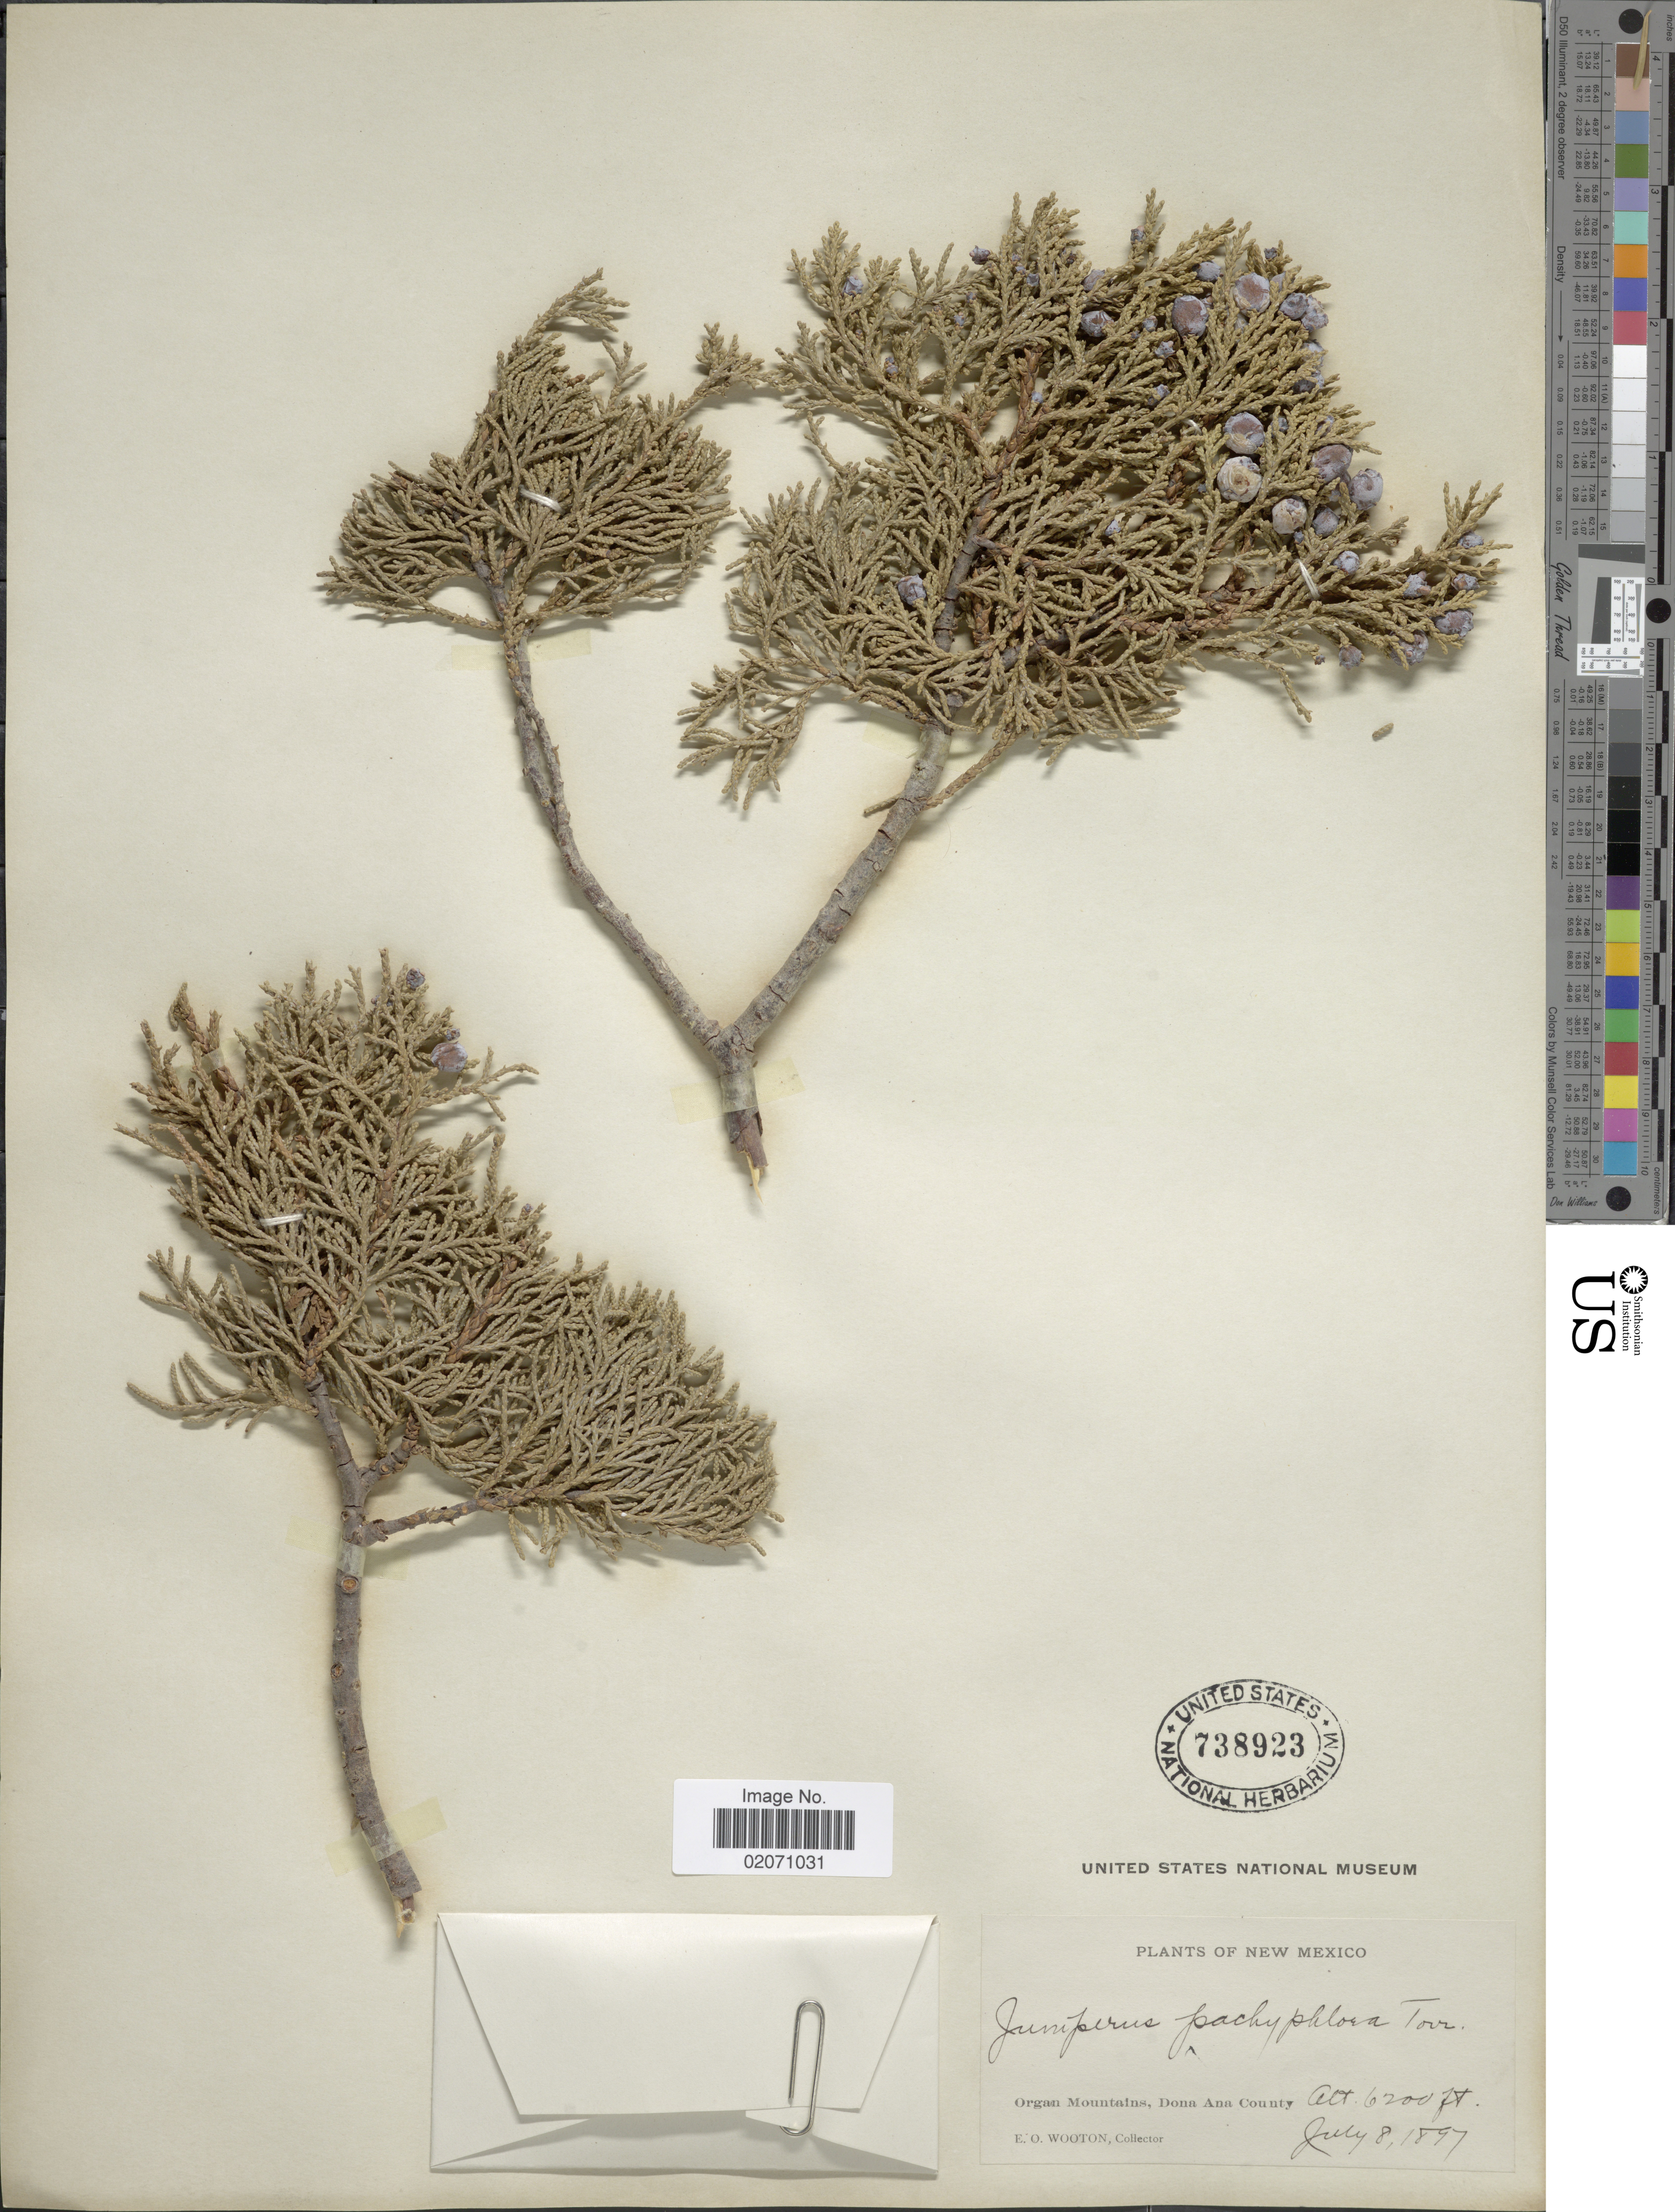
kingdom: Plantae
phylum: Tracheophyta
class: Pinopsida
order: Pinales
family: Cupressaceae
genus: Juniperus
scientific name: Juniperus deppeana var. pachyphlaea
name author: (Torr.) Martínez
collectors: E. O. Wooton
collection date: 1897-07-08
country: United States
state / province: New Mexico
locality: Organ mountains, Dona Ana County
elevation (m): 1890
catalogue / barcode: US 738923